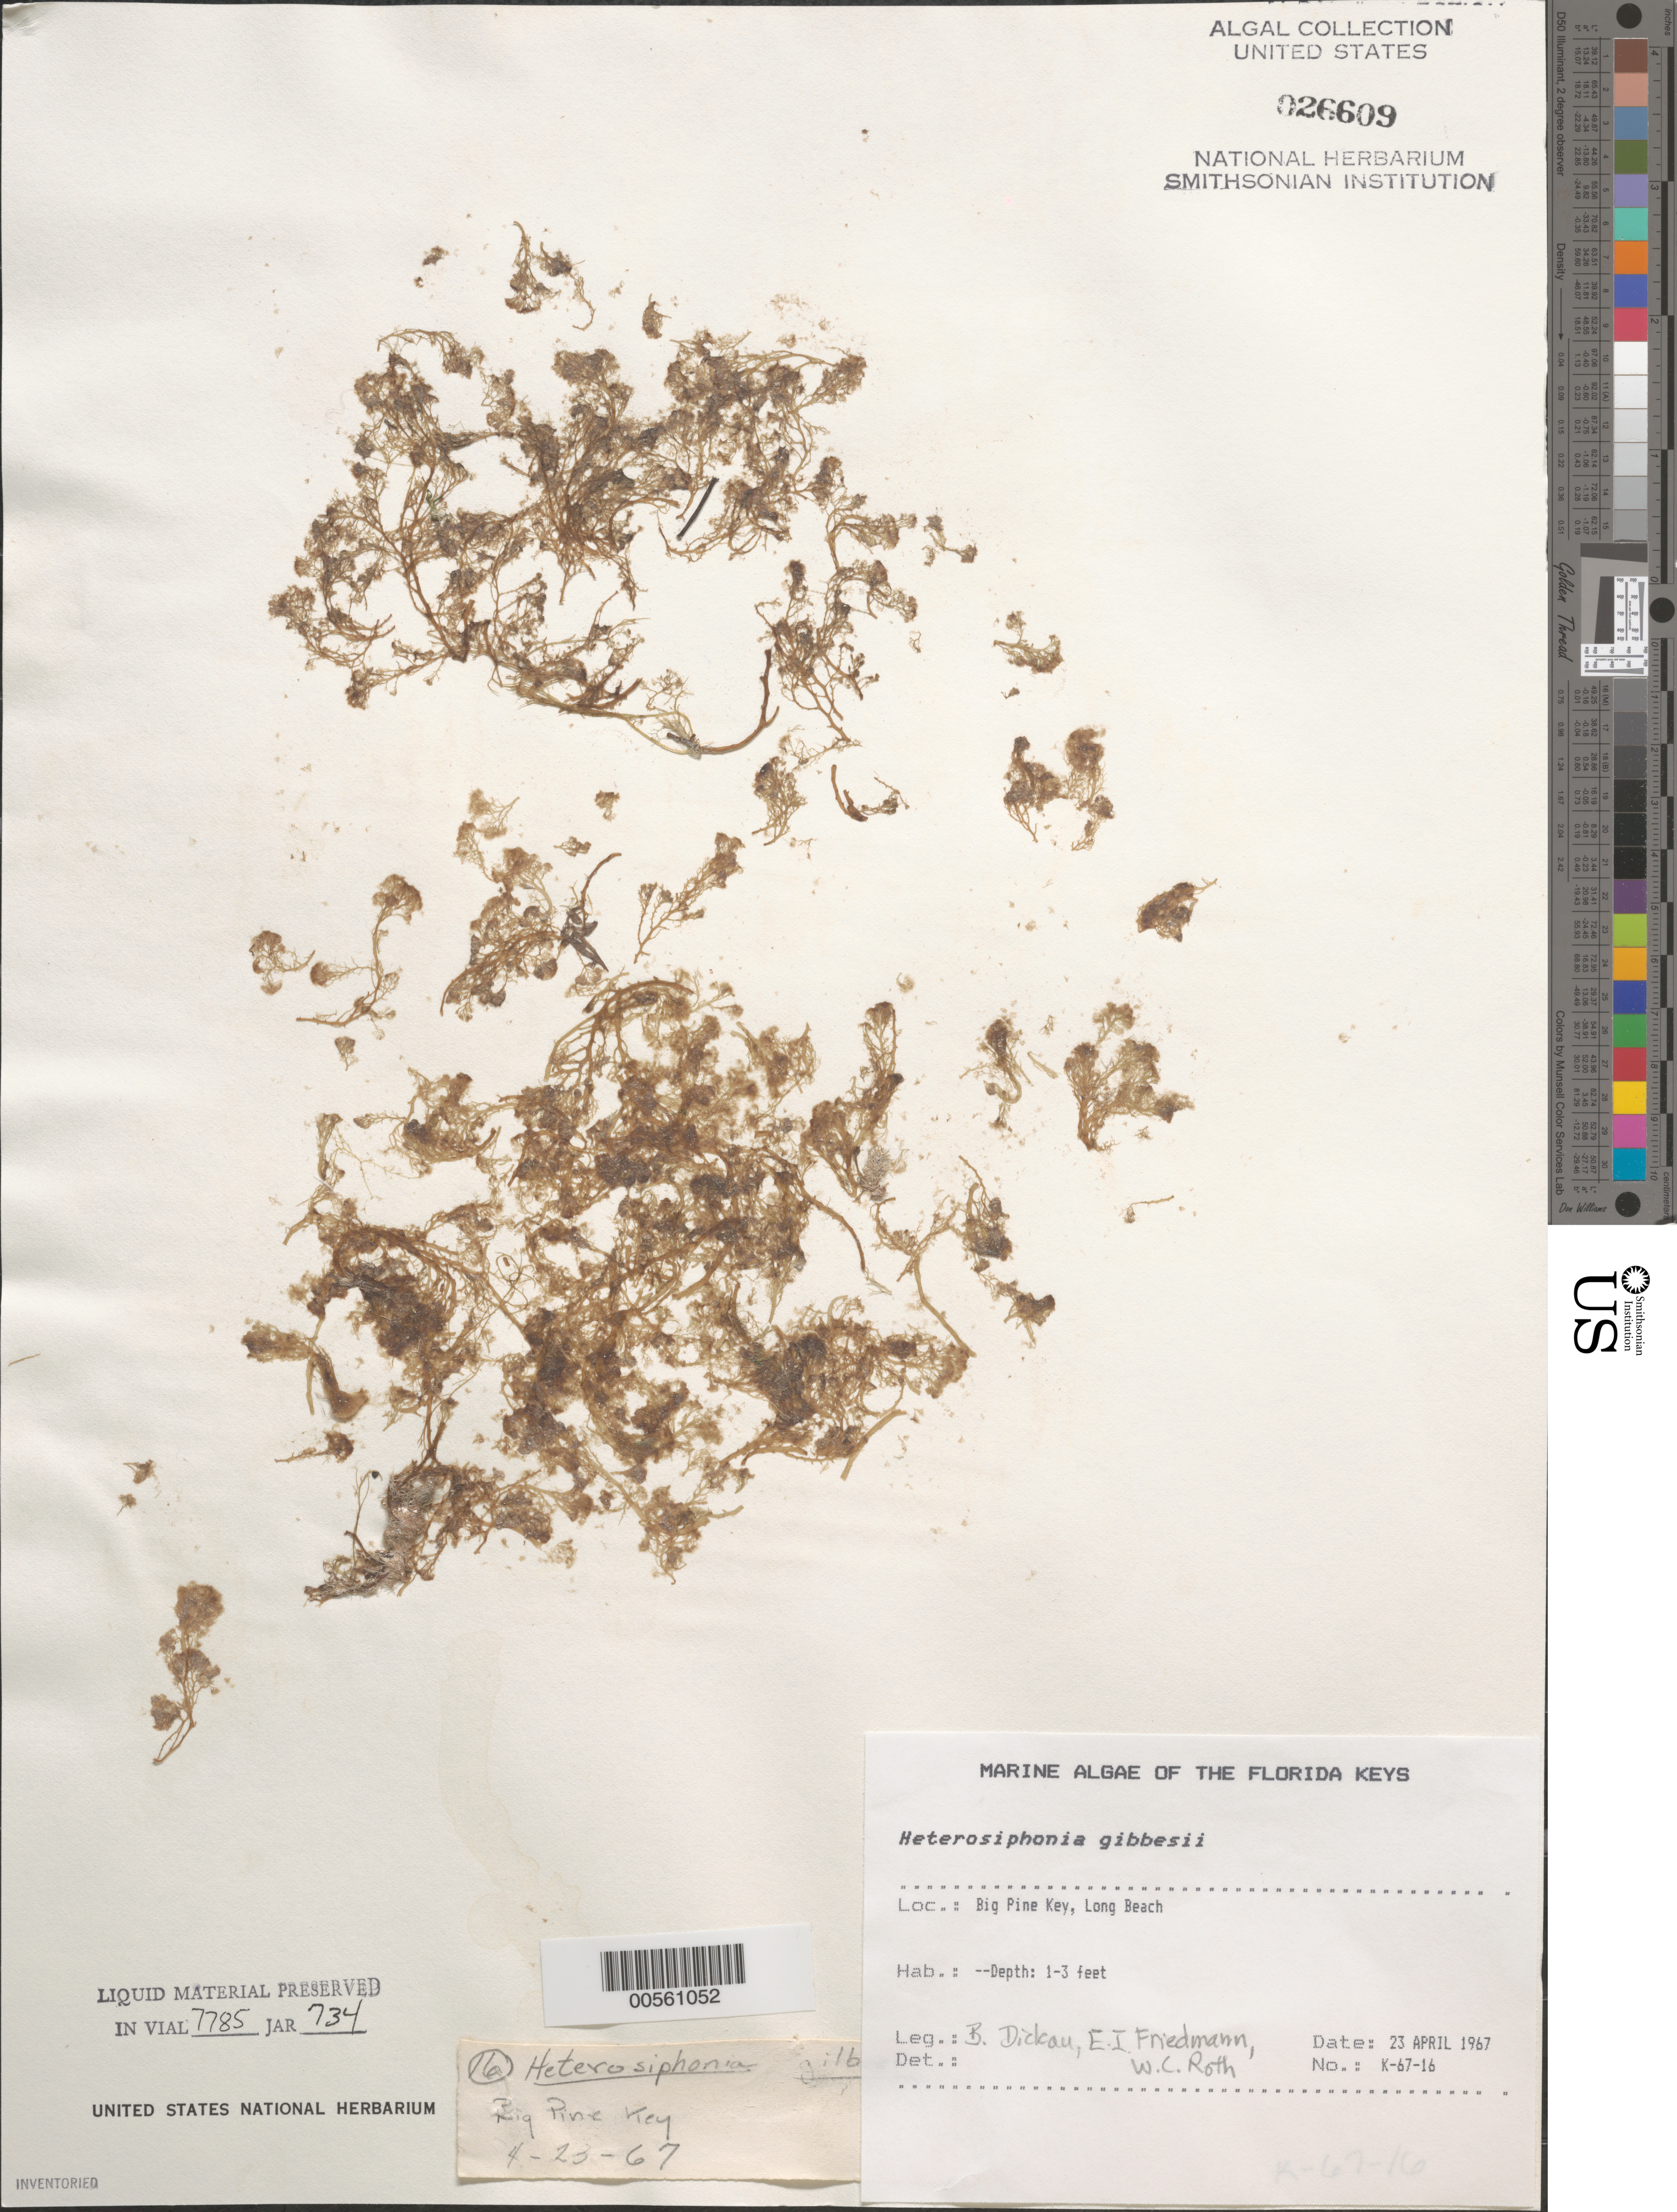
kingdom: Plantae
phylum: Rhodophyta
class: Florideophyceae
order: Ceramiales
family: Dasyaceae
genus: Heterosiphonia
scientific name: Heterosiphonia gibbesii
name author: (Harv.)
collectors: B. Dickau, E. Friedmann & W. C. Roth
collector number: K-67-16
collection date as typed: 23 Apr 1967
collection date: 1967-04-23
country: United States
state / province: Florida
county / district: Monroe County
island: Big Pine Key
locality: Long Beach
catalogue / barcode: US 26609